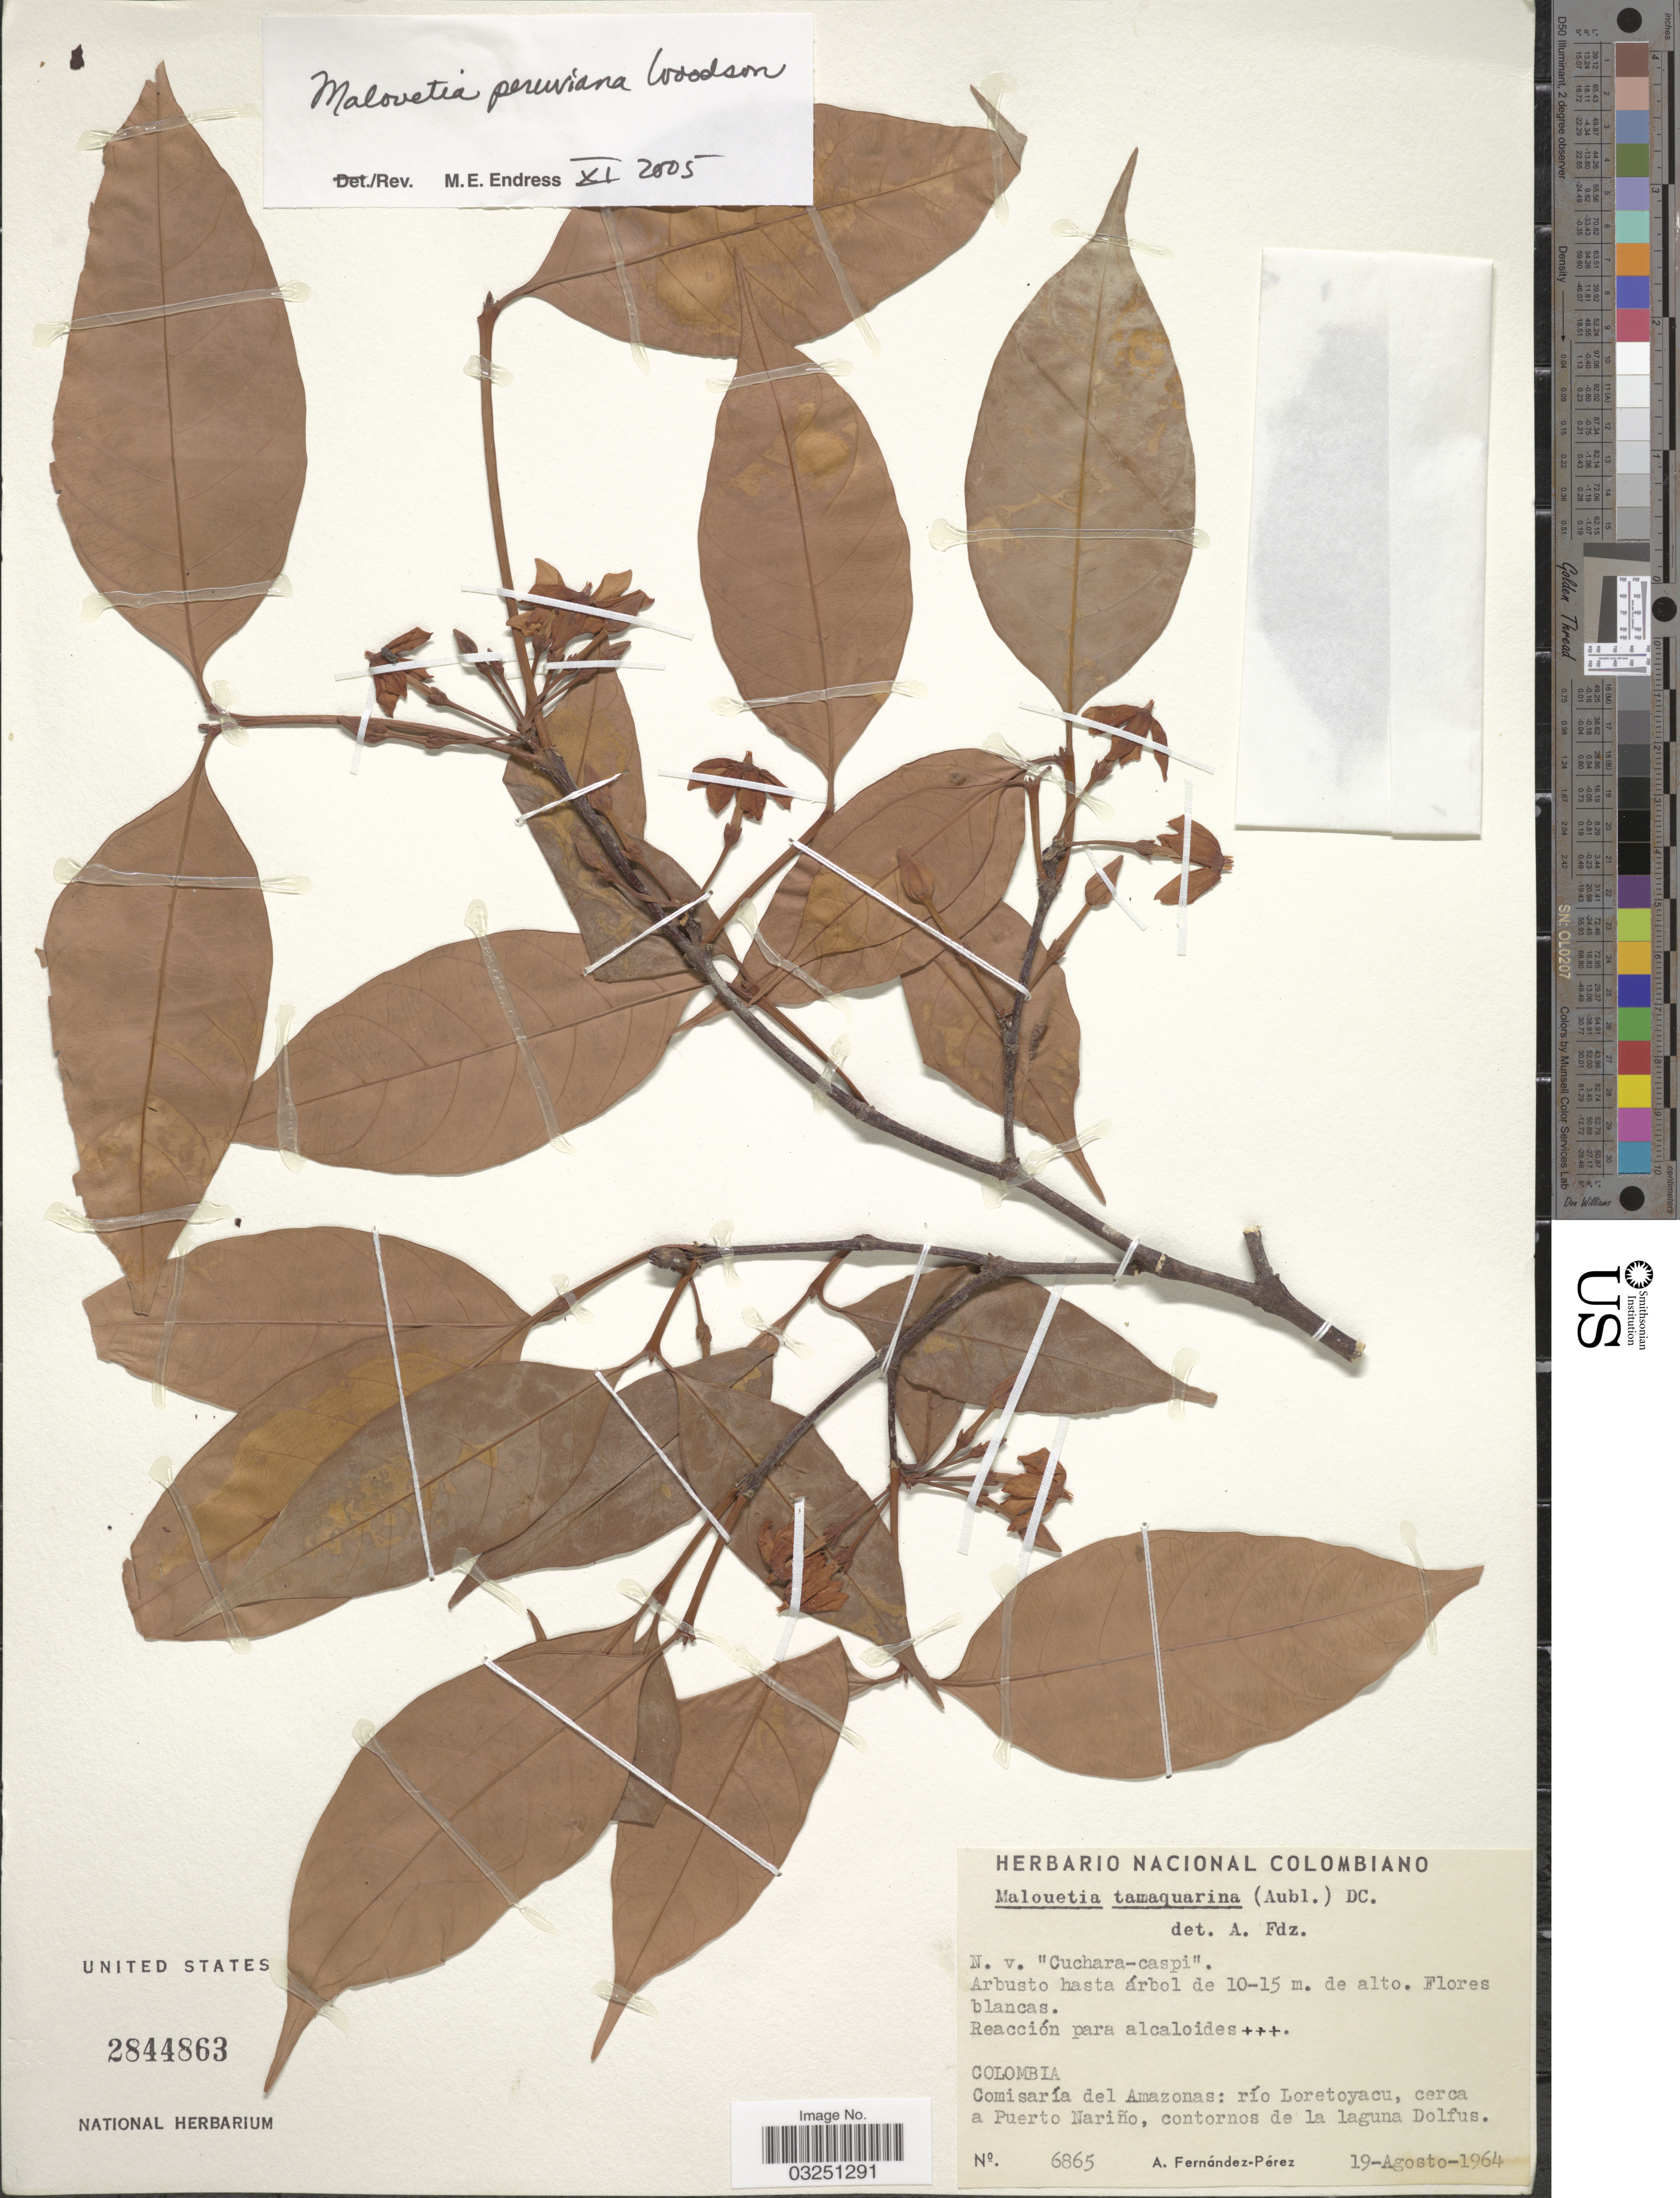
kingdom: Plantae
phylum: Tracheophyta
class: Magnoliopsida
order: Gentianales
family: Apocynaceae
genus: Malouetia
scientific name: Malouetia peruviana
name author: Woodson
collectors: A. Fernández-Pérez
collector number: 6865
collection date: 1964-08-19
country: Colombia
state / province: Amazônas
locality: Comisaría del Amazonas: río Loretoyacu, cerca a Puerto Nariño, contornos de la laguna Dolfus.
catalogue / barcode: US 2844863